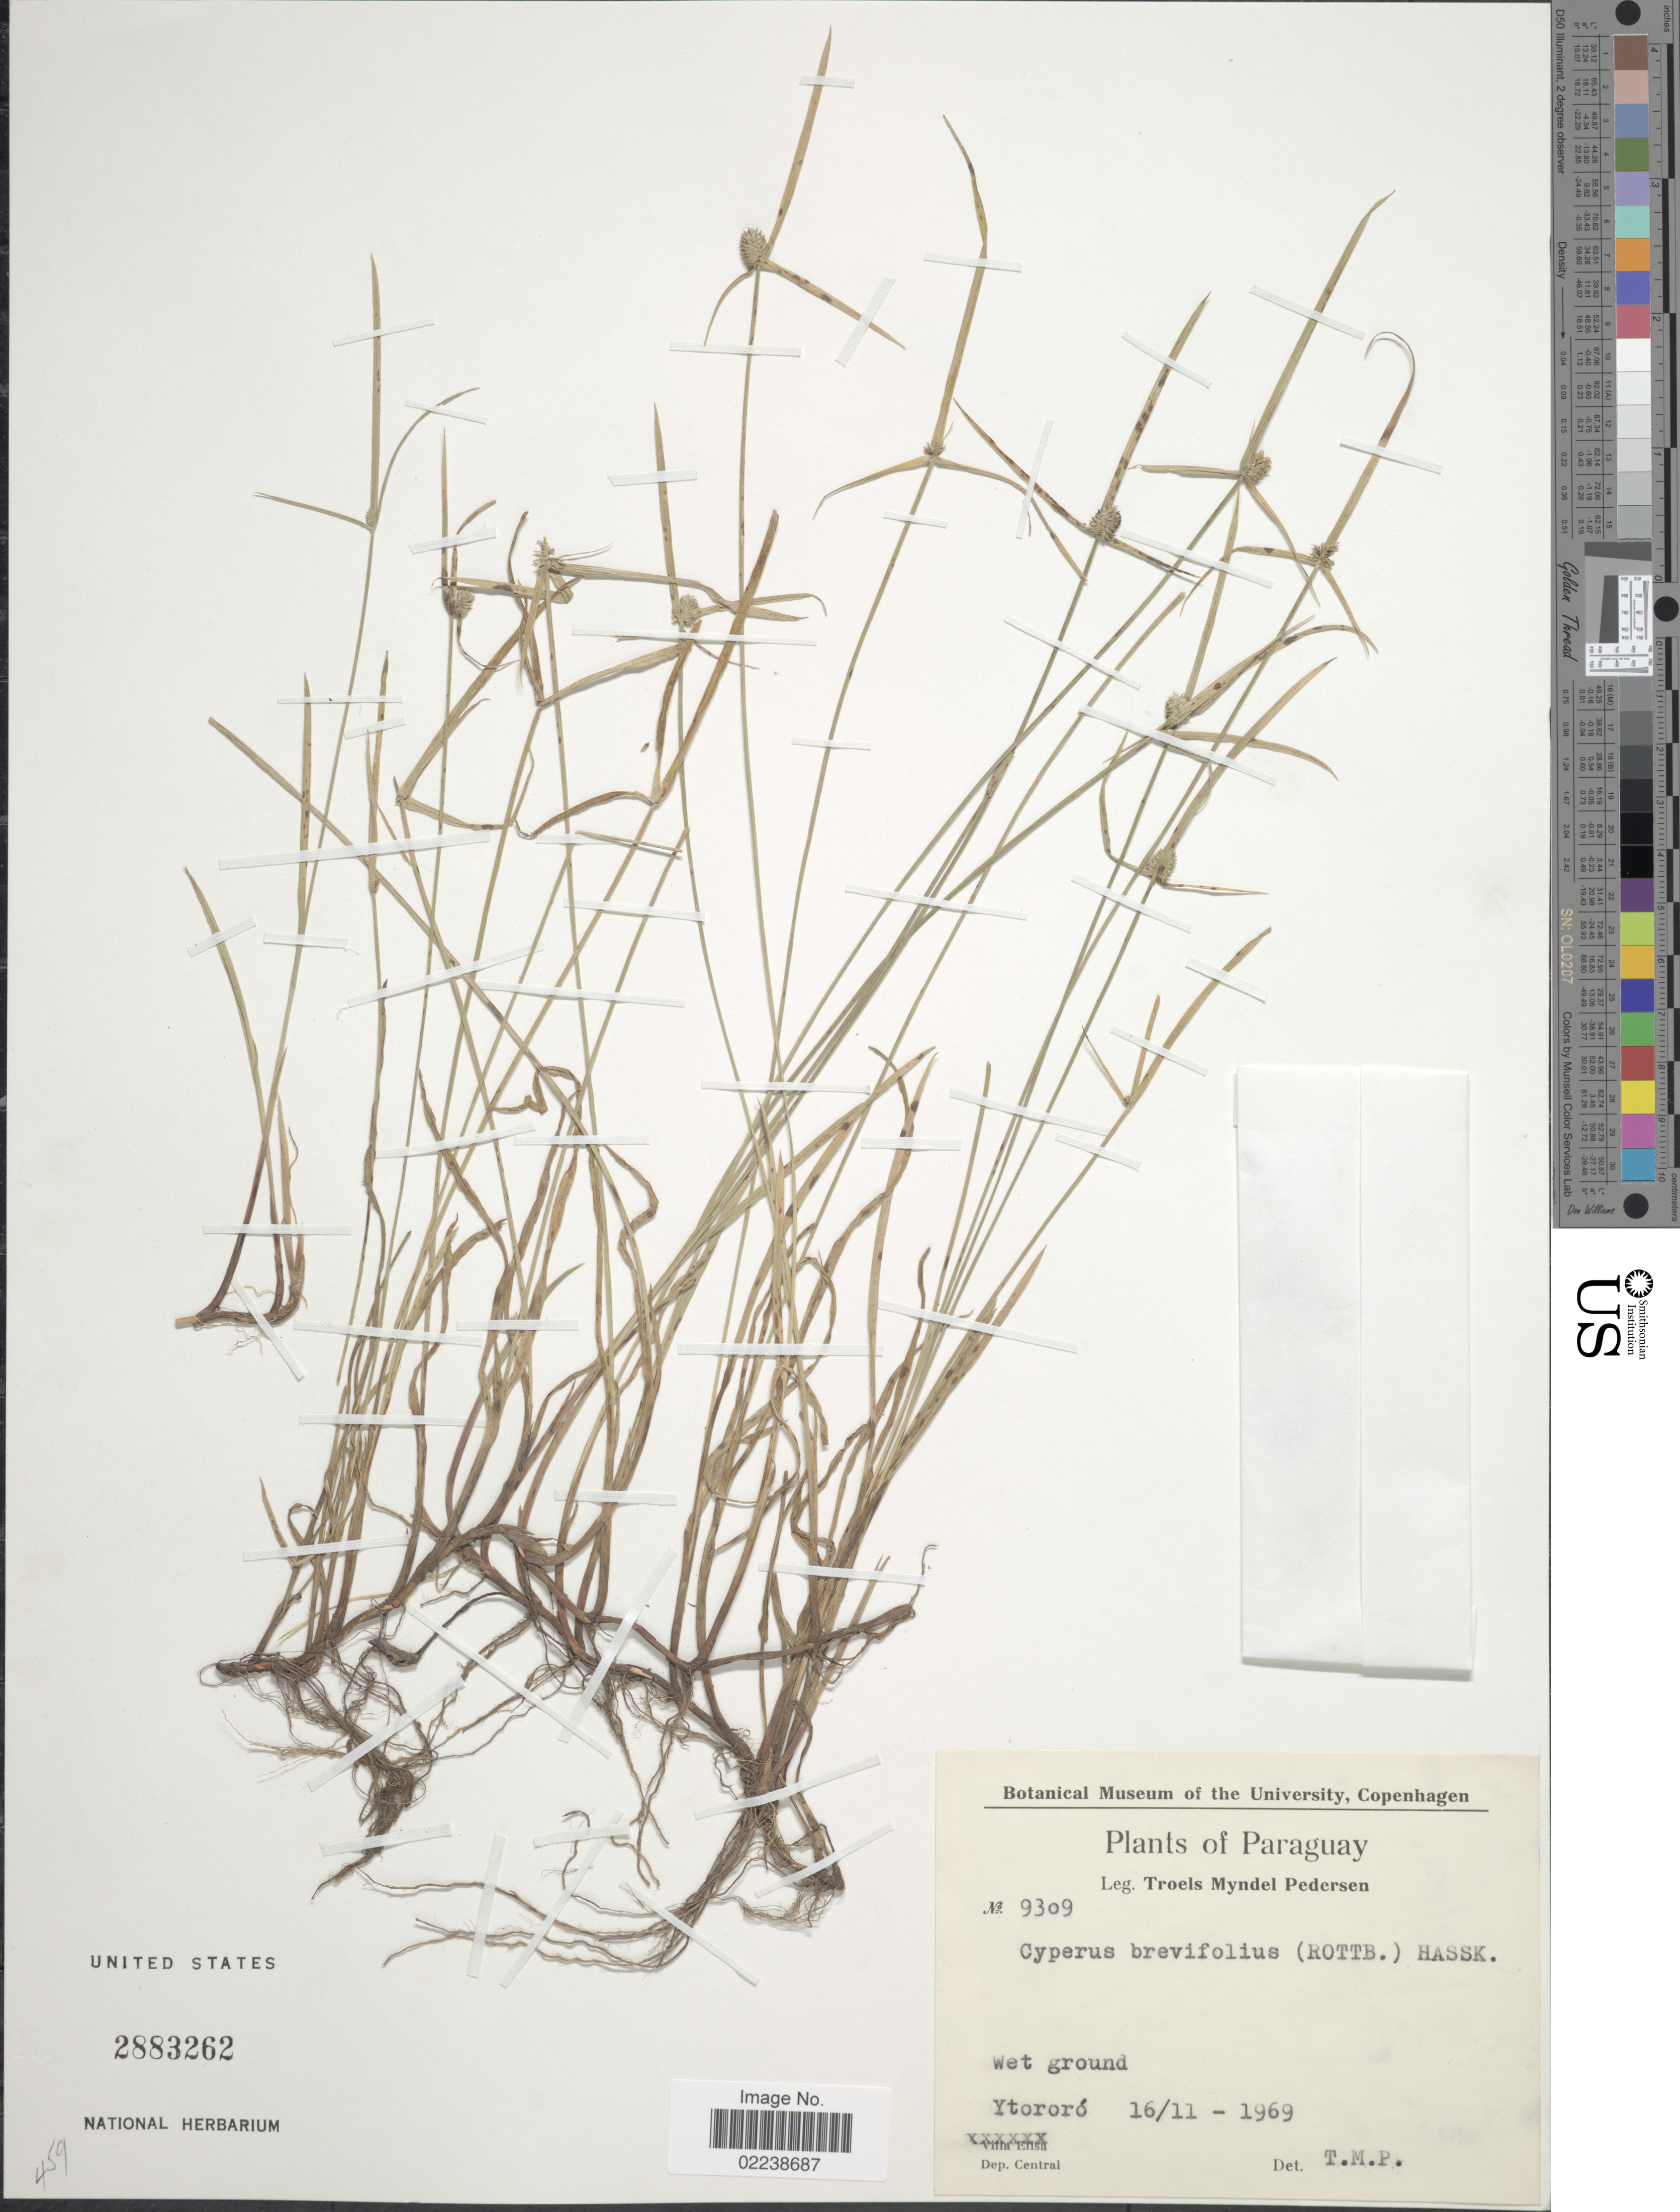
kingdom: Plantae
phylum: Tracheophyta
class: Liliopsida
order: Poales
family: Cyperaceae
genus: Cyperus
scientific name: Cyperus brevifolius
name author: (Rottb.) Hassk.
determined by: Strong, M. T., (US), Smithsonian Institution - National Museum of Natural History (UNITED STATES)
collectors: T. Pederson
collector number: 9309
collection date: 1969-11-16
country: Paraguay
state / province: Central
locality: Ytororo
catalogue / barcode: US 2883262